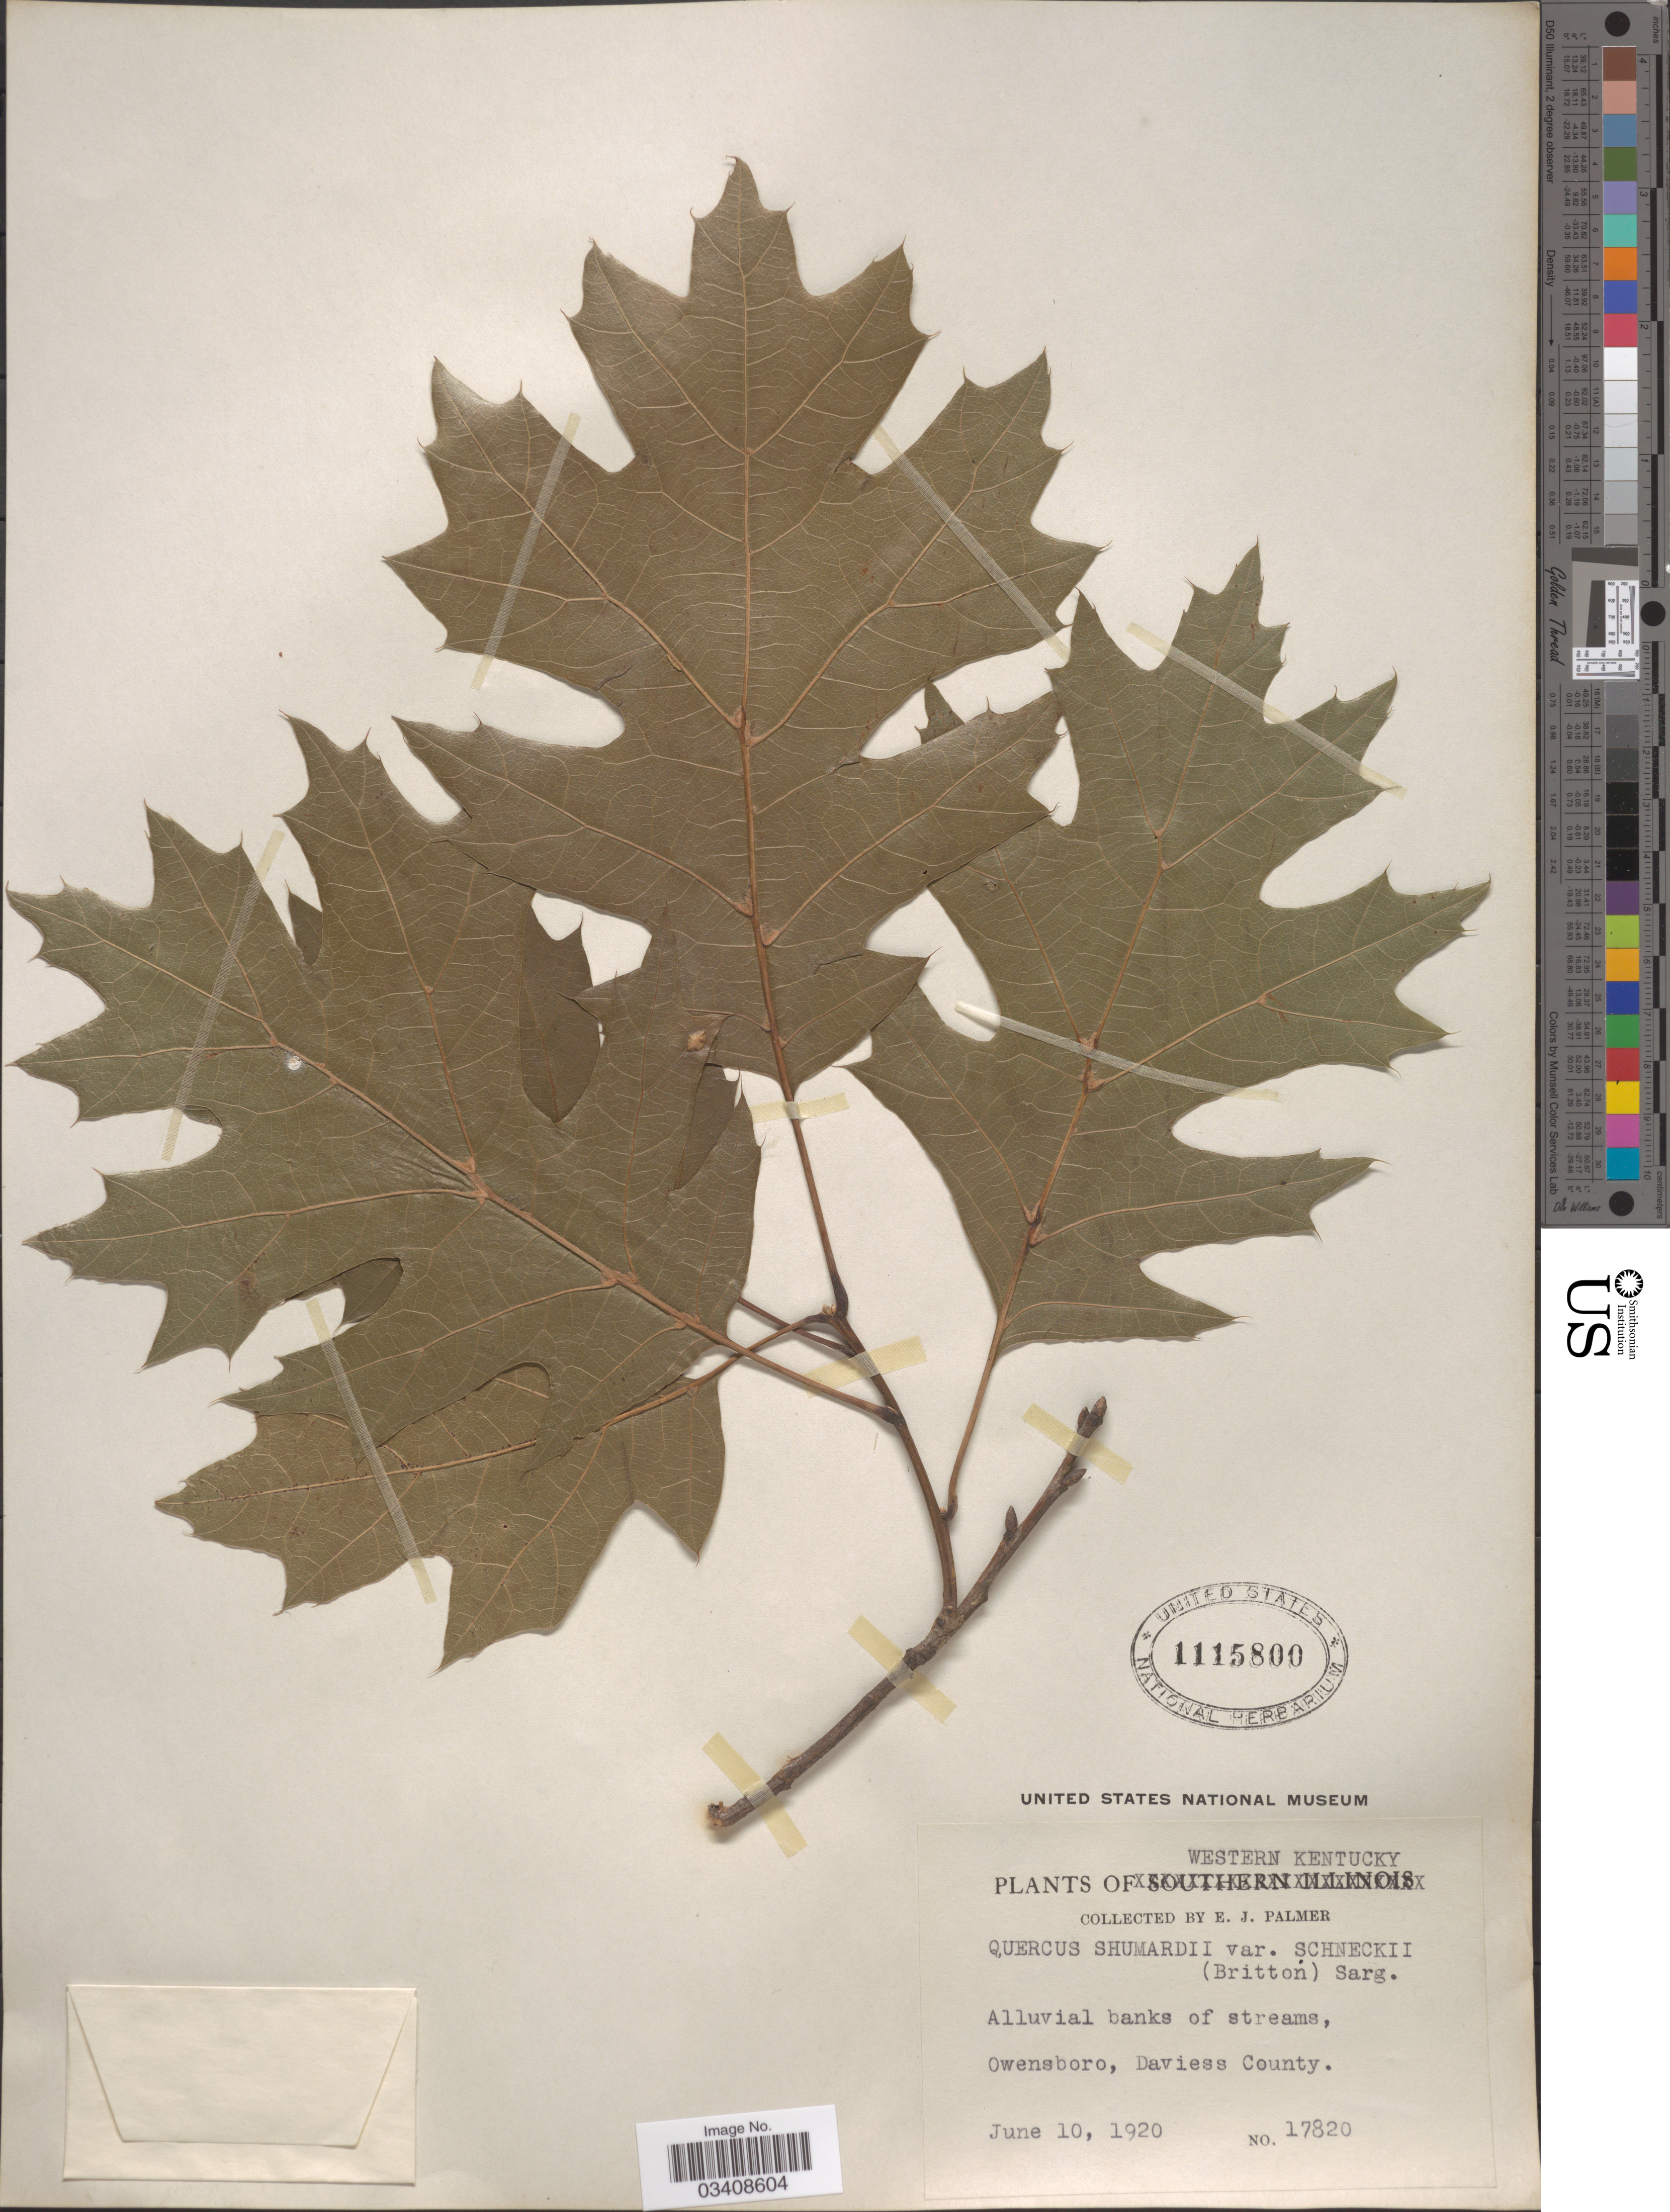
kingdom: Plantae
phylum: Tracheophyta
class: Magnoliopsida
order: Fagales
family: Fagaceae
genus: Quercus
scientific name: Quercus shumardii var. schneckii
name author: (Britton) Sarg.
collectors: E. J. Palmer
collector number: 17820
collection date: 1920-06-10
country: United States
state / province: Kentucky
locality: Western Kentucky. Owensboro, Daviess County.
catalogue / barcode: US 1115800